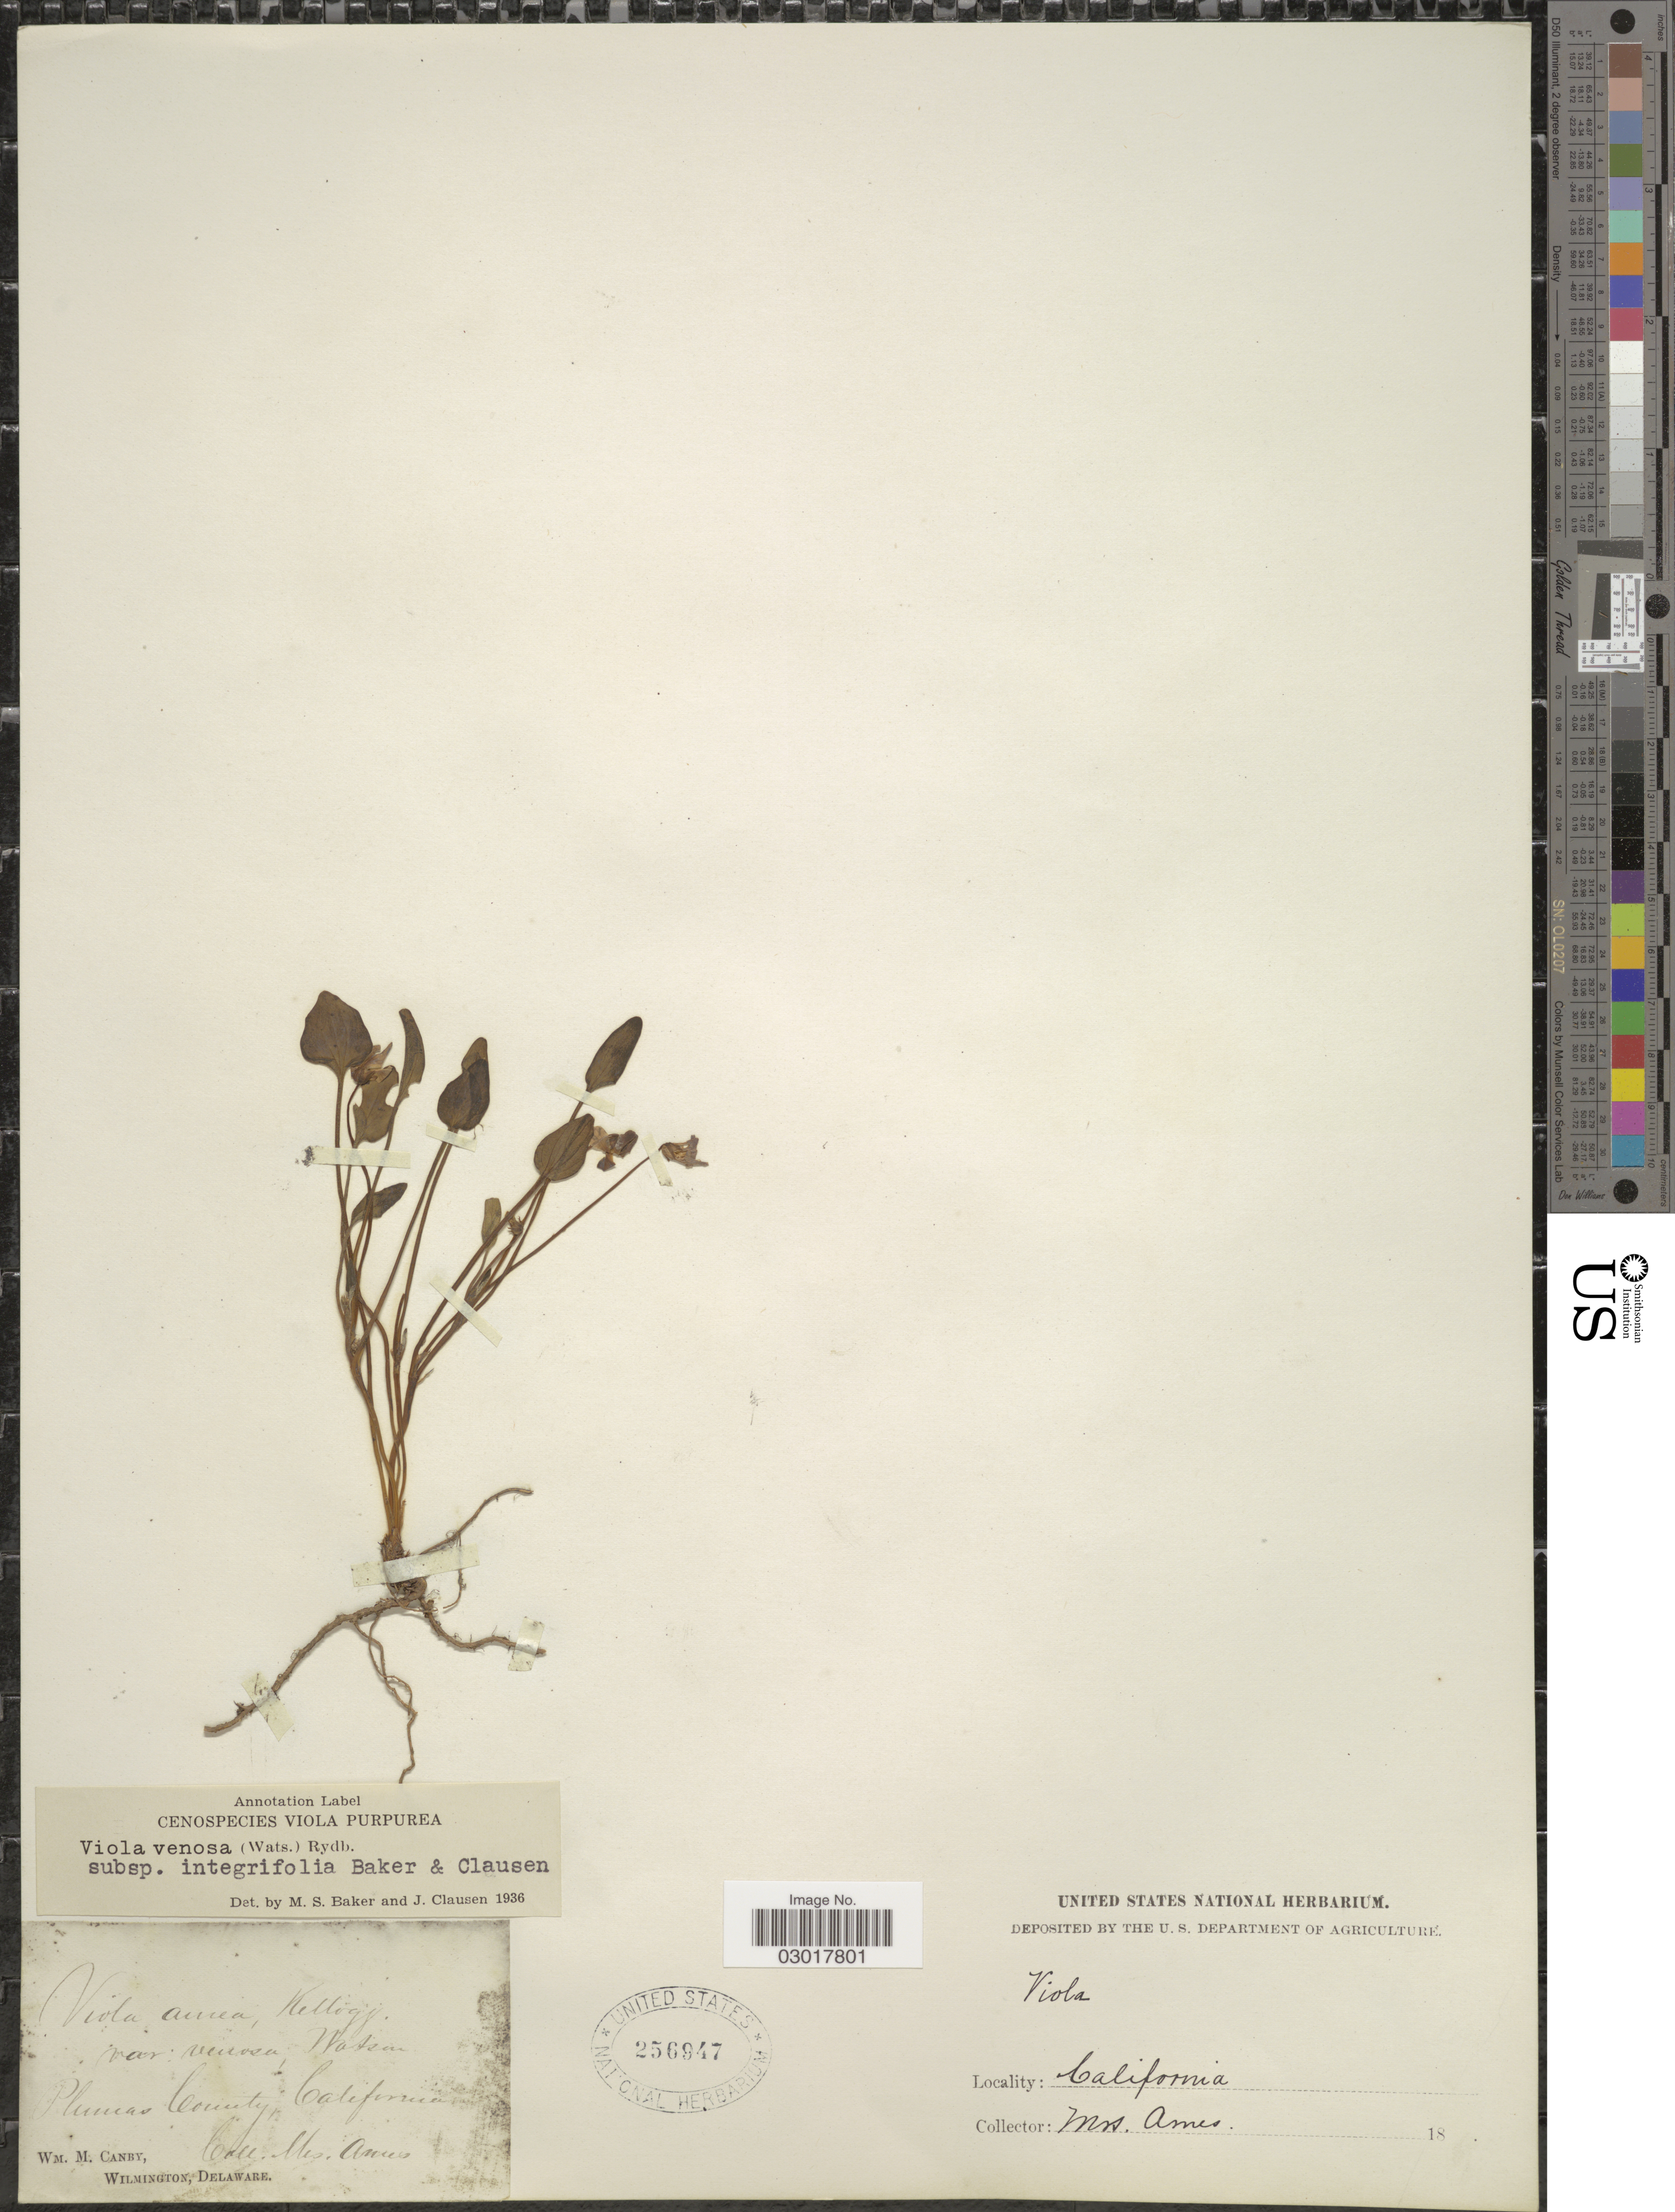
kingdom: Plantae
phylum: Tracheophyta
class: Magnoliopsida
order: Malpighiales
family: Violaceae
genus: Viola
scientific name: Viola venosa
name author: (S. Watson) Rydb.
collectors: -- Ames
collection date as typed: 18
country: United States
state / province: California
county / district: Plumas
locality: Plumas County.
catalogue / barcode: US 256947